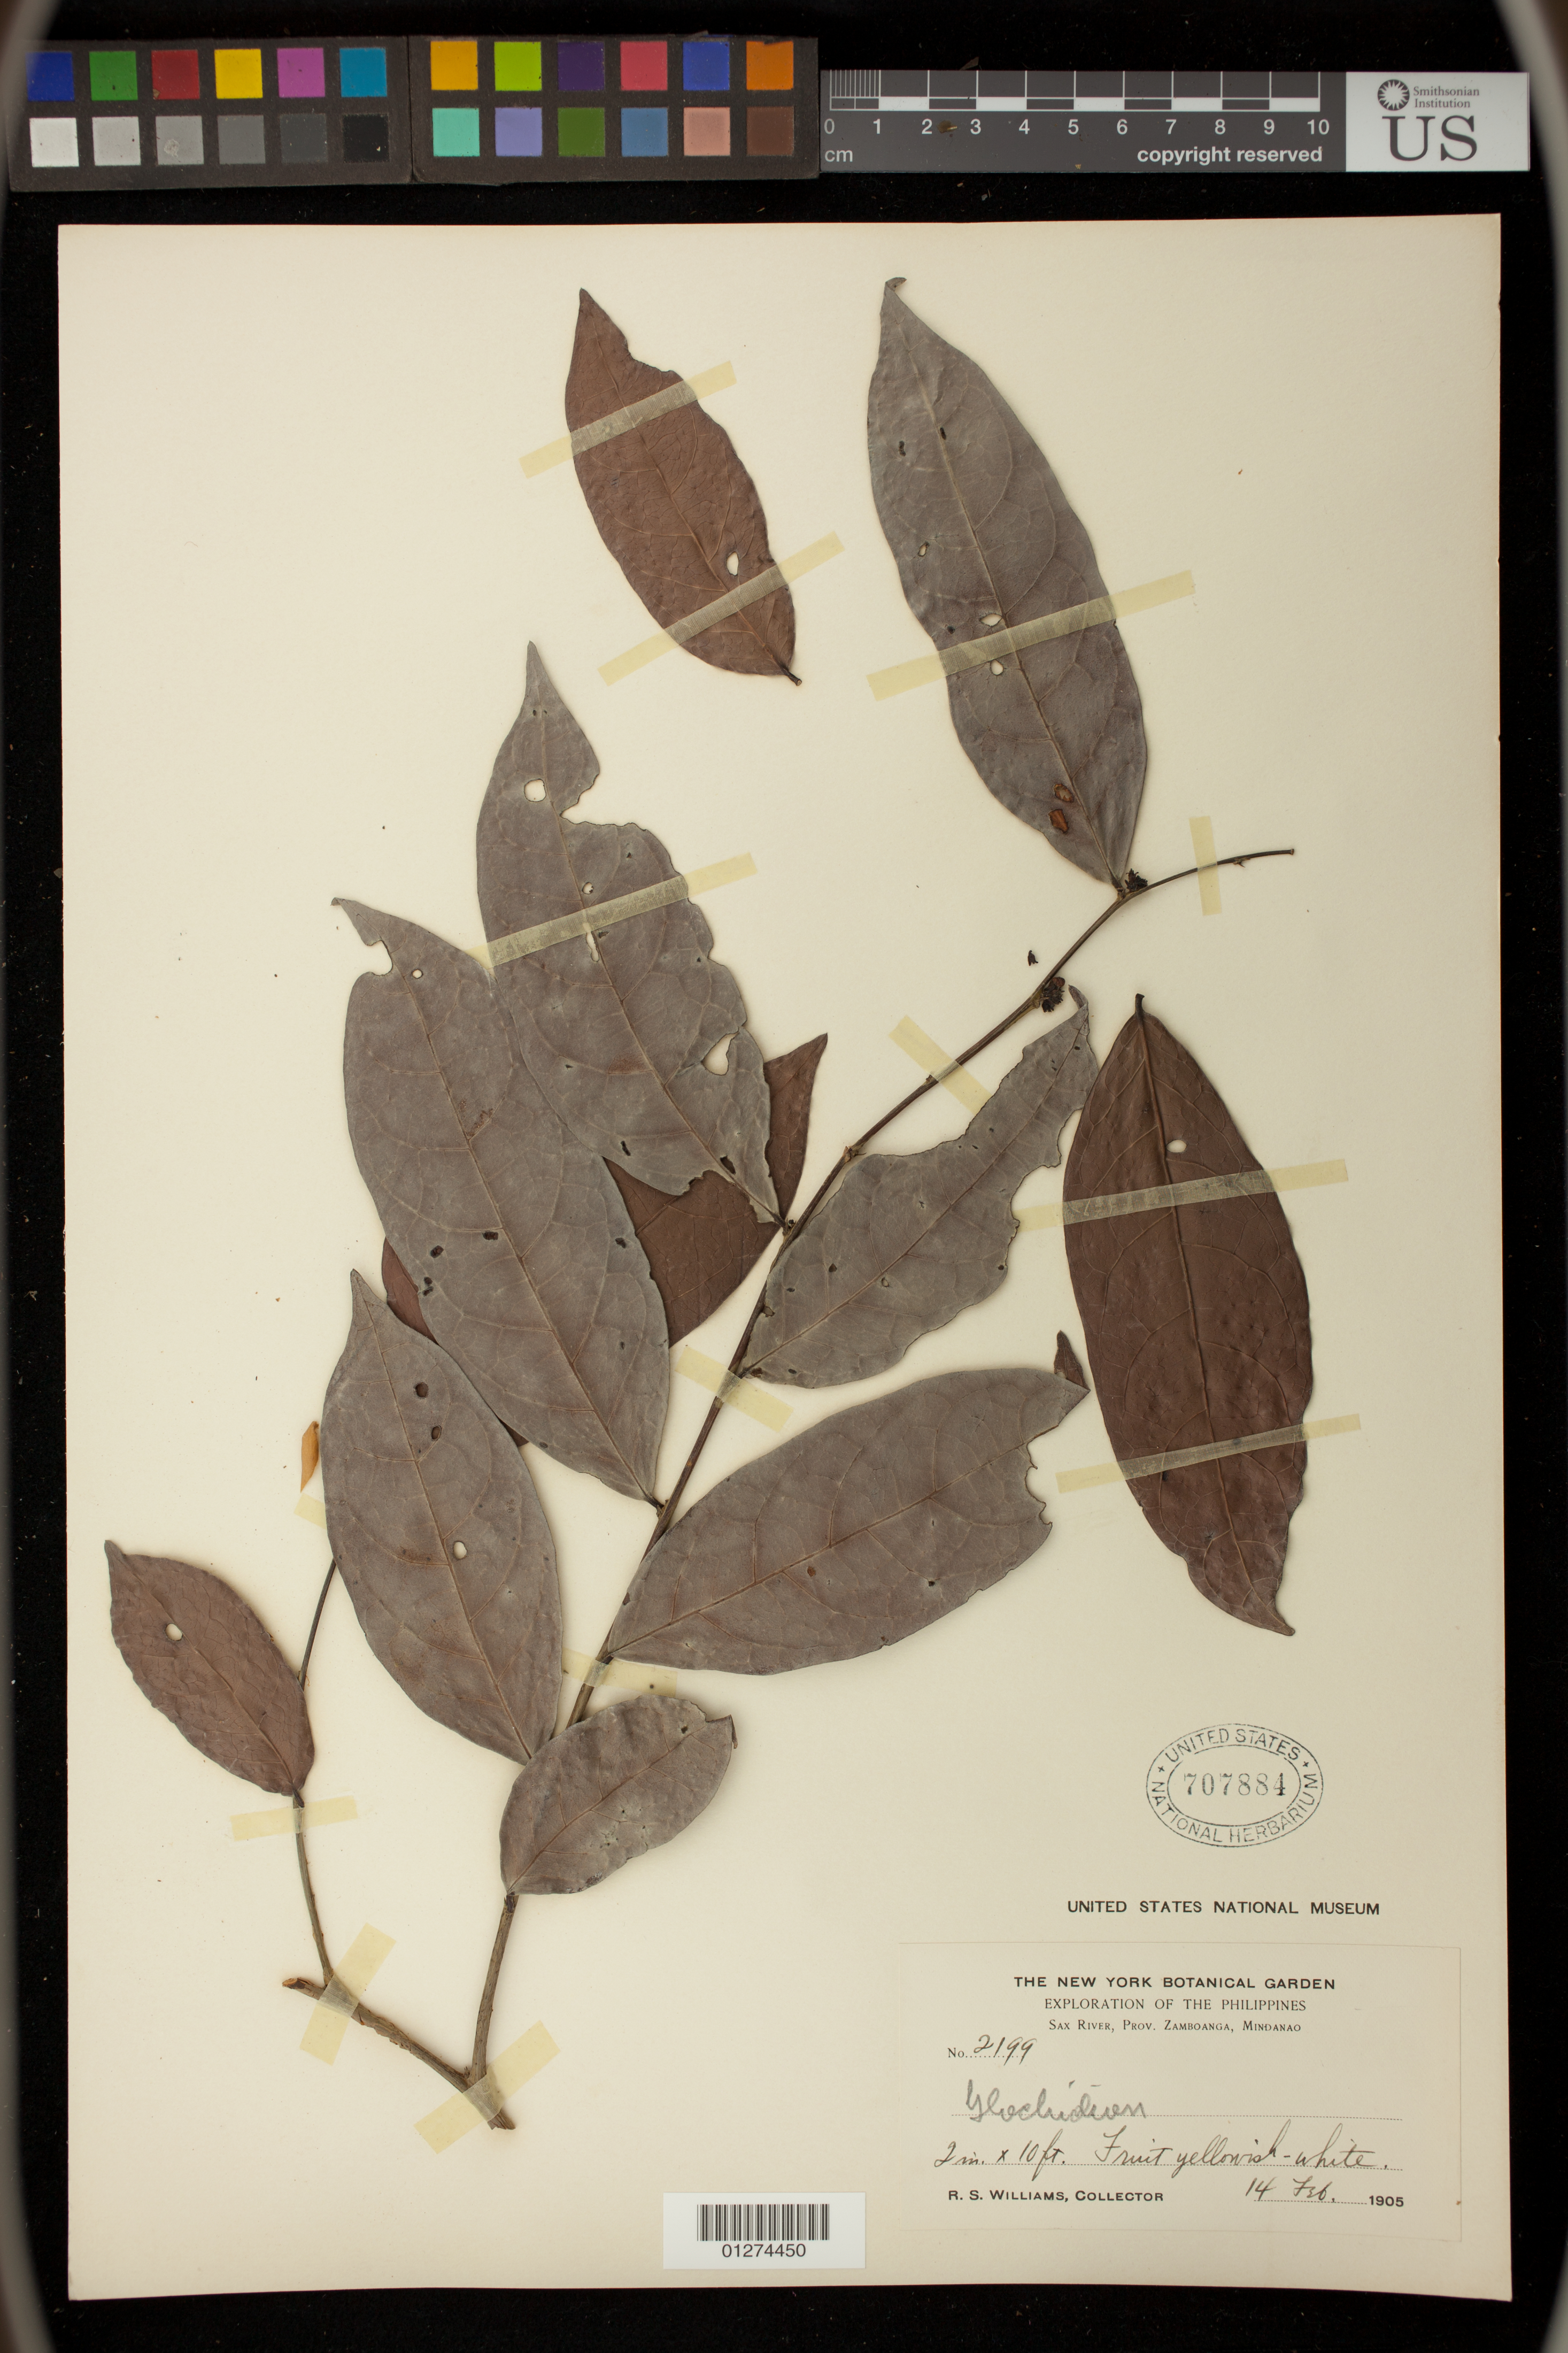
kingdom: Plantae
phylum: Tracheophyta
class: Magnoliopsida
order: Malpighiales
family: Phyllanthaceae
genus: Glochidion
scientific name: Glochidion sp.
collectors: R. S. Williams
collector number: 2199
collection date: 1905-02-14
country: Philippines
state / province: Zamboanga Peninsula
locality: Sax River, Prov. Zamboanga, Mindanao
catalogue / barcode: US 707884